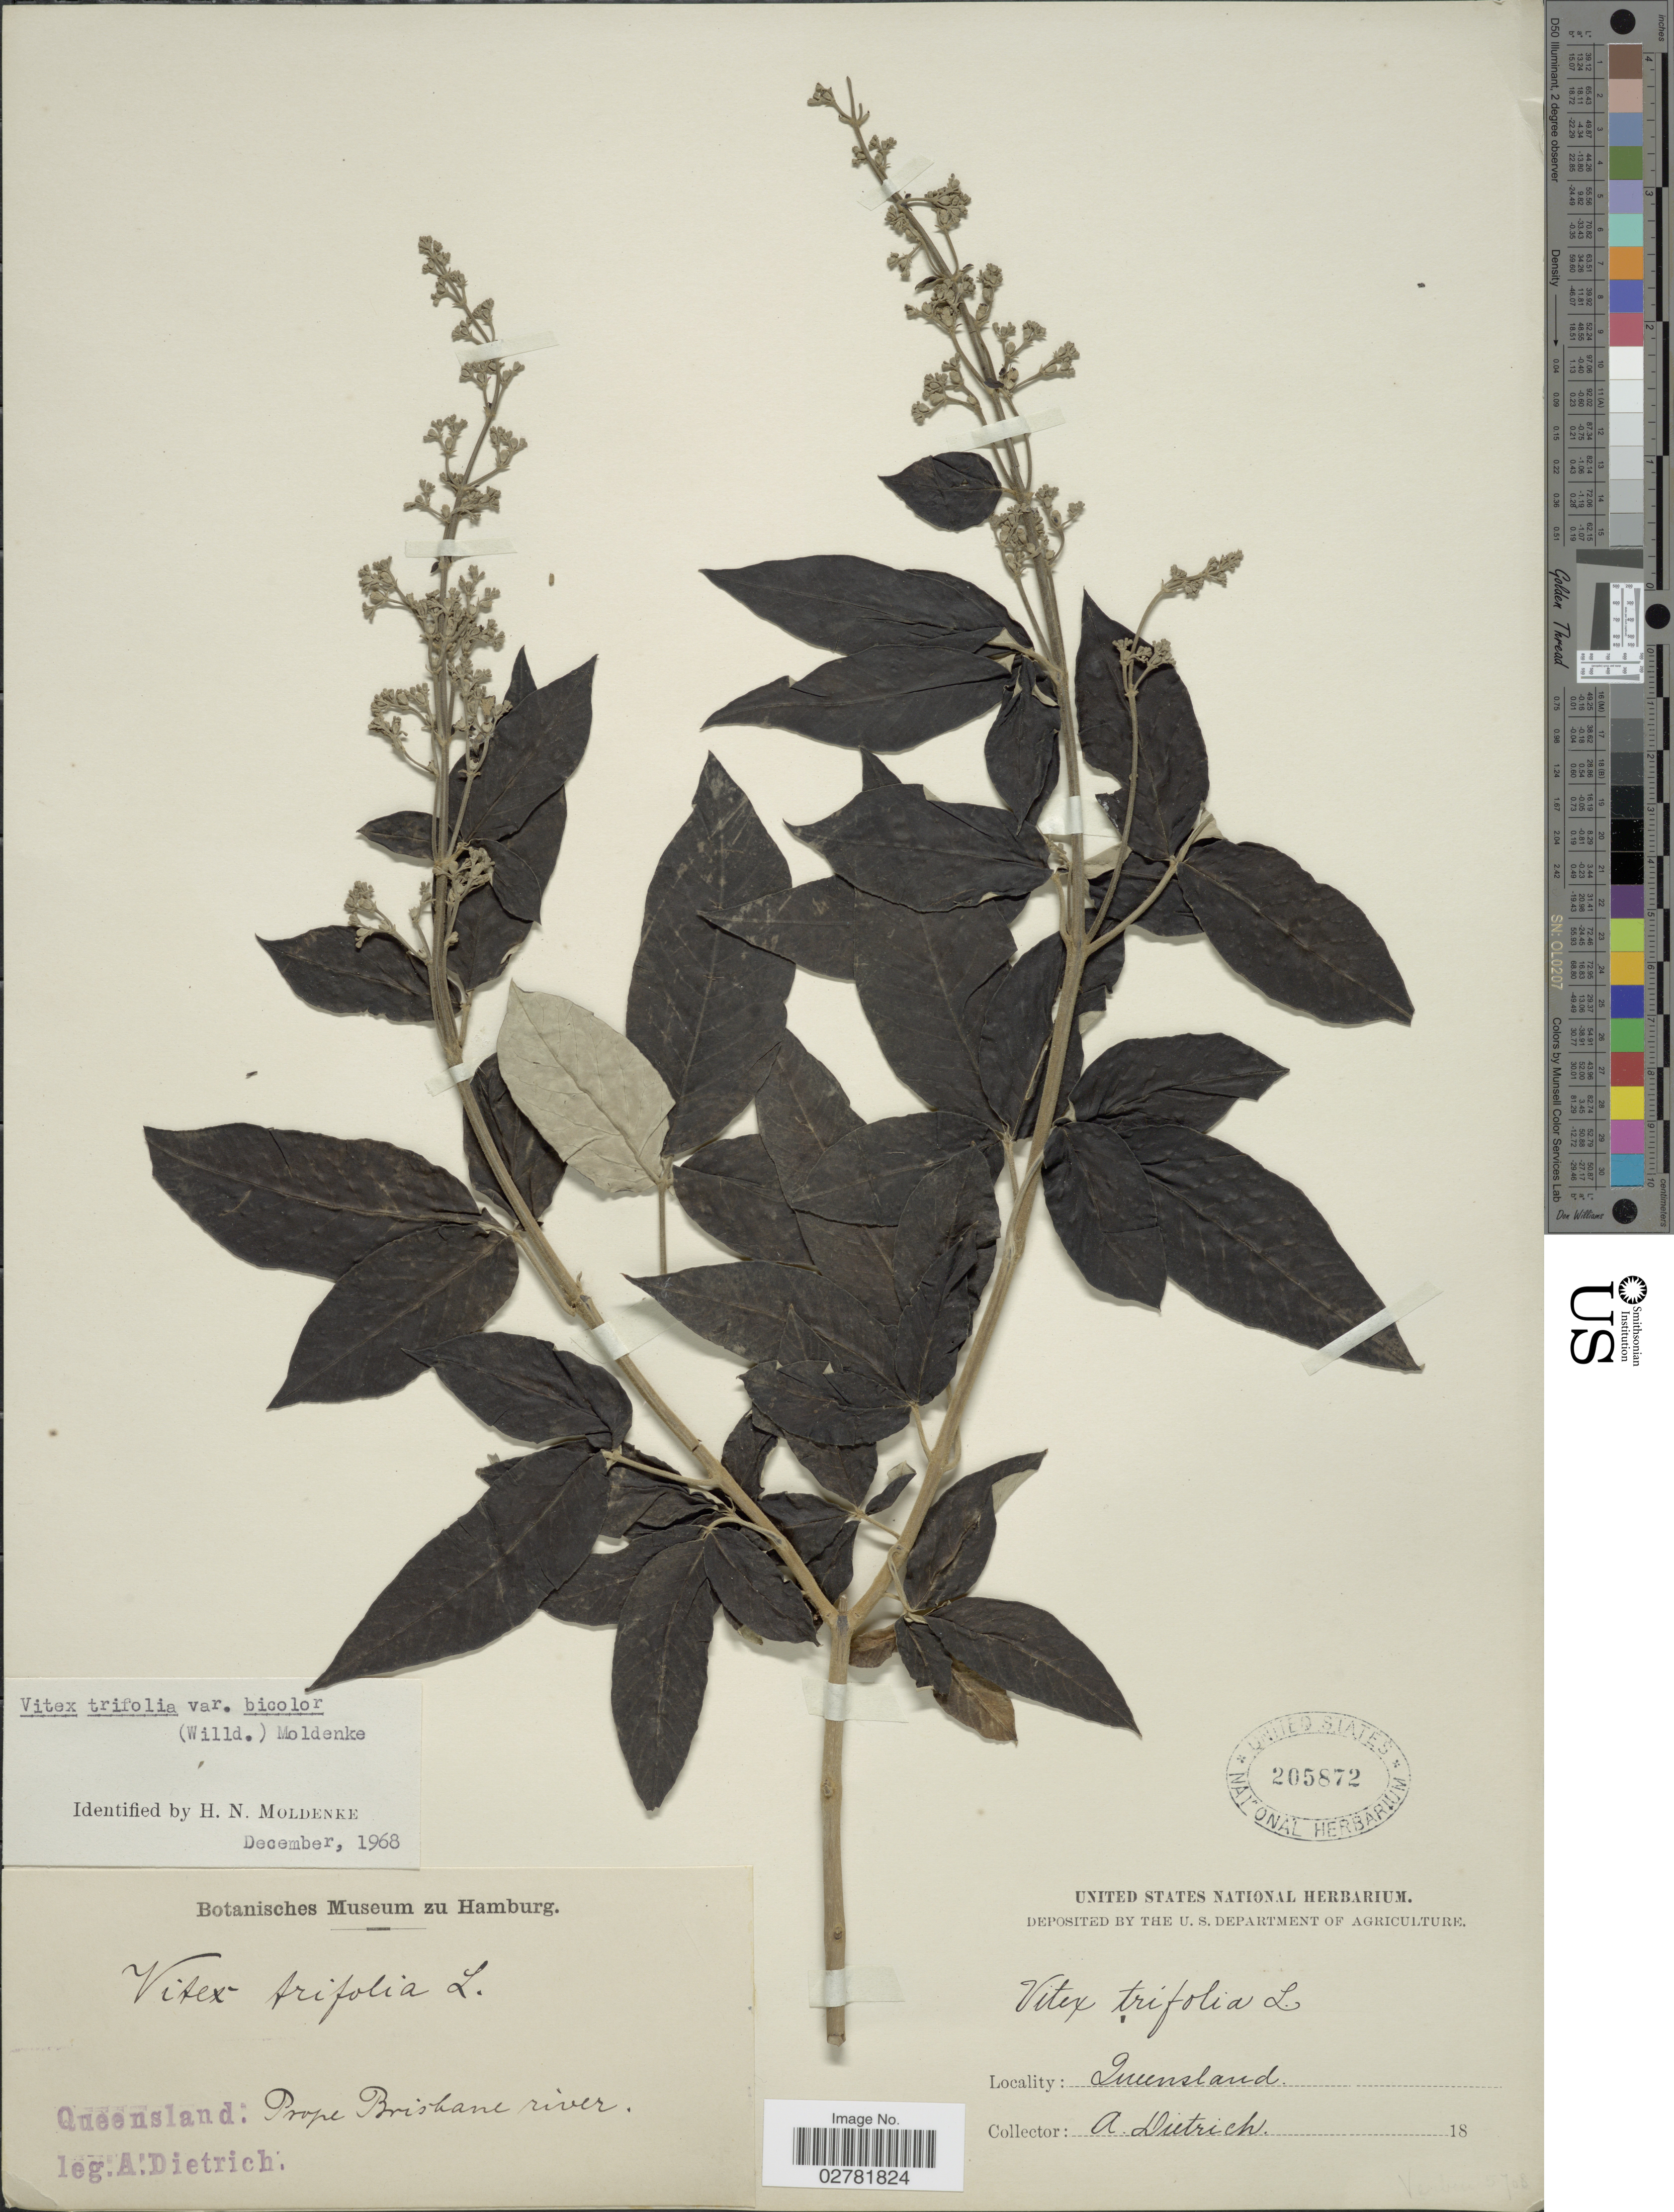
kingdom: Plantae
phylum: Tracheophyta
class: Magnoliopsida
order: Lamiales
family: Lamiaceae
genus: Vitex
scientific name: Vitex trifolia var. bicolor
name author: (Willd.) Moldenke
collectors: A. Dietrich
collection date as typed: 18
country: Australia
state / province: Queensland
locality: Prope Brisbane river.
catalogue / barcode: US 205872